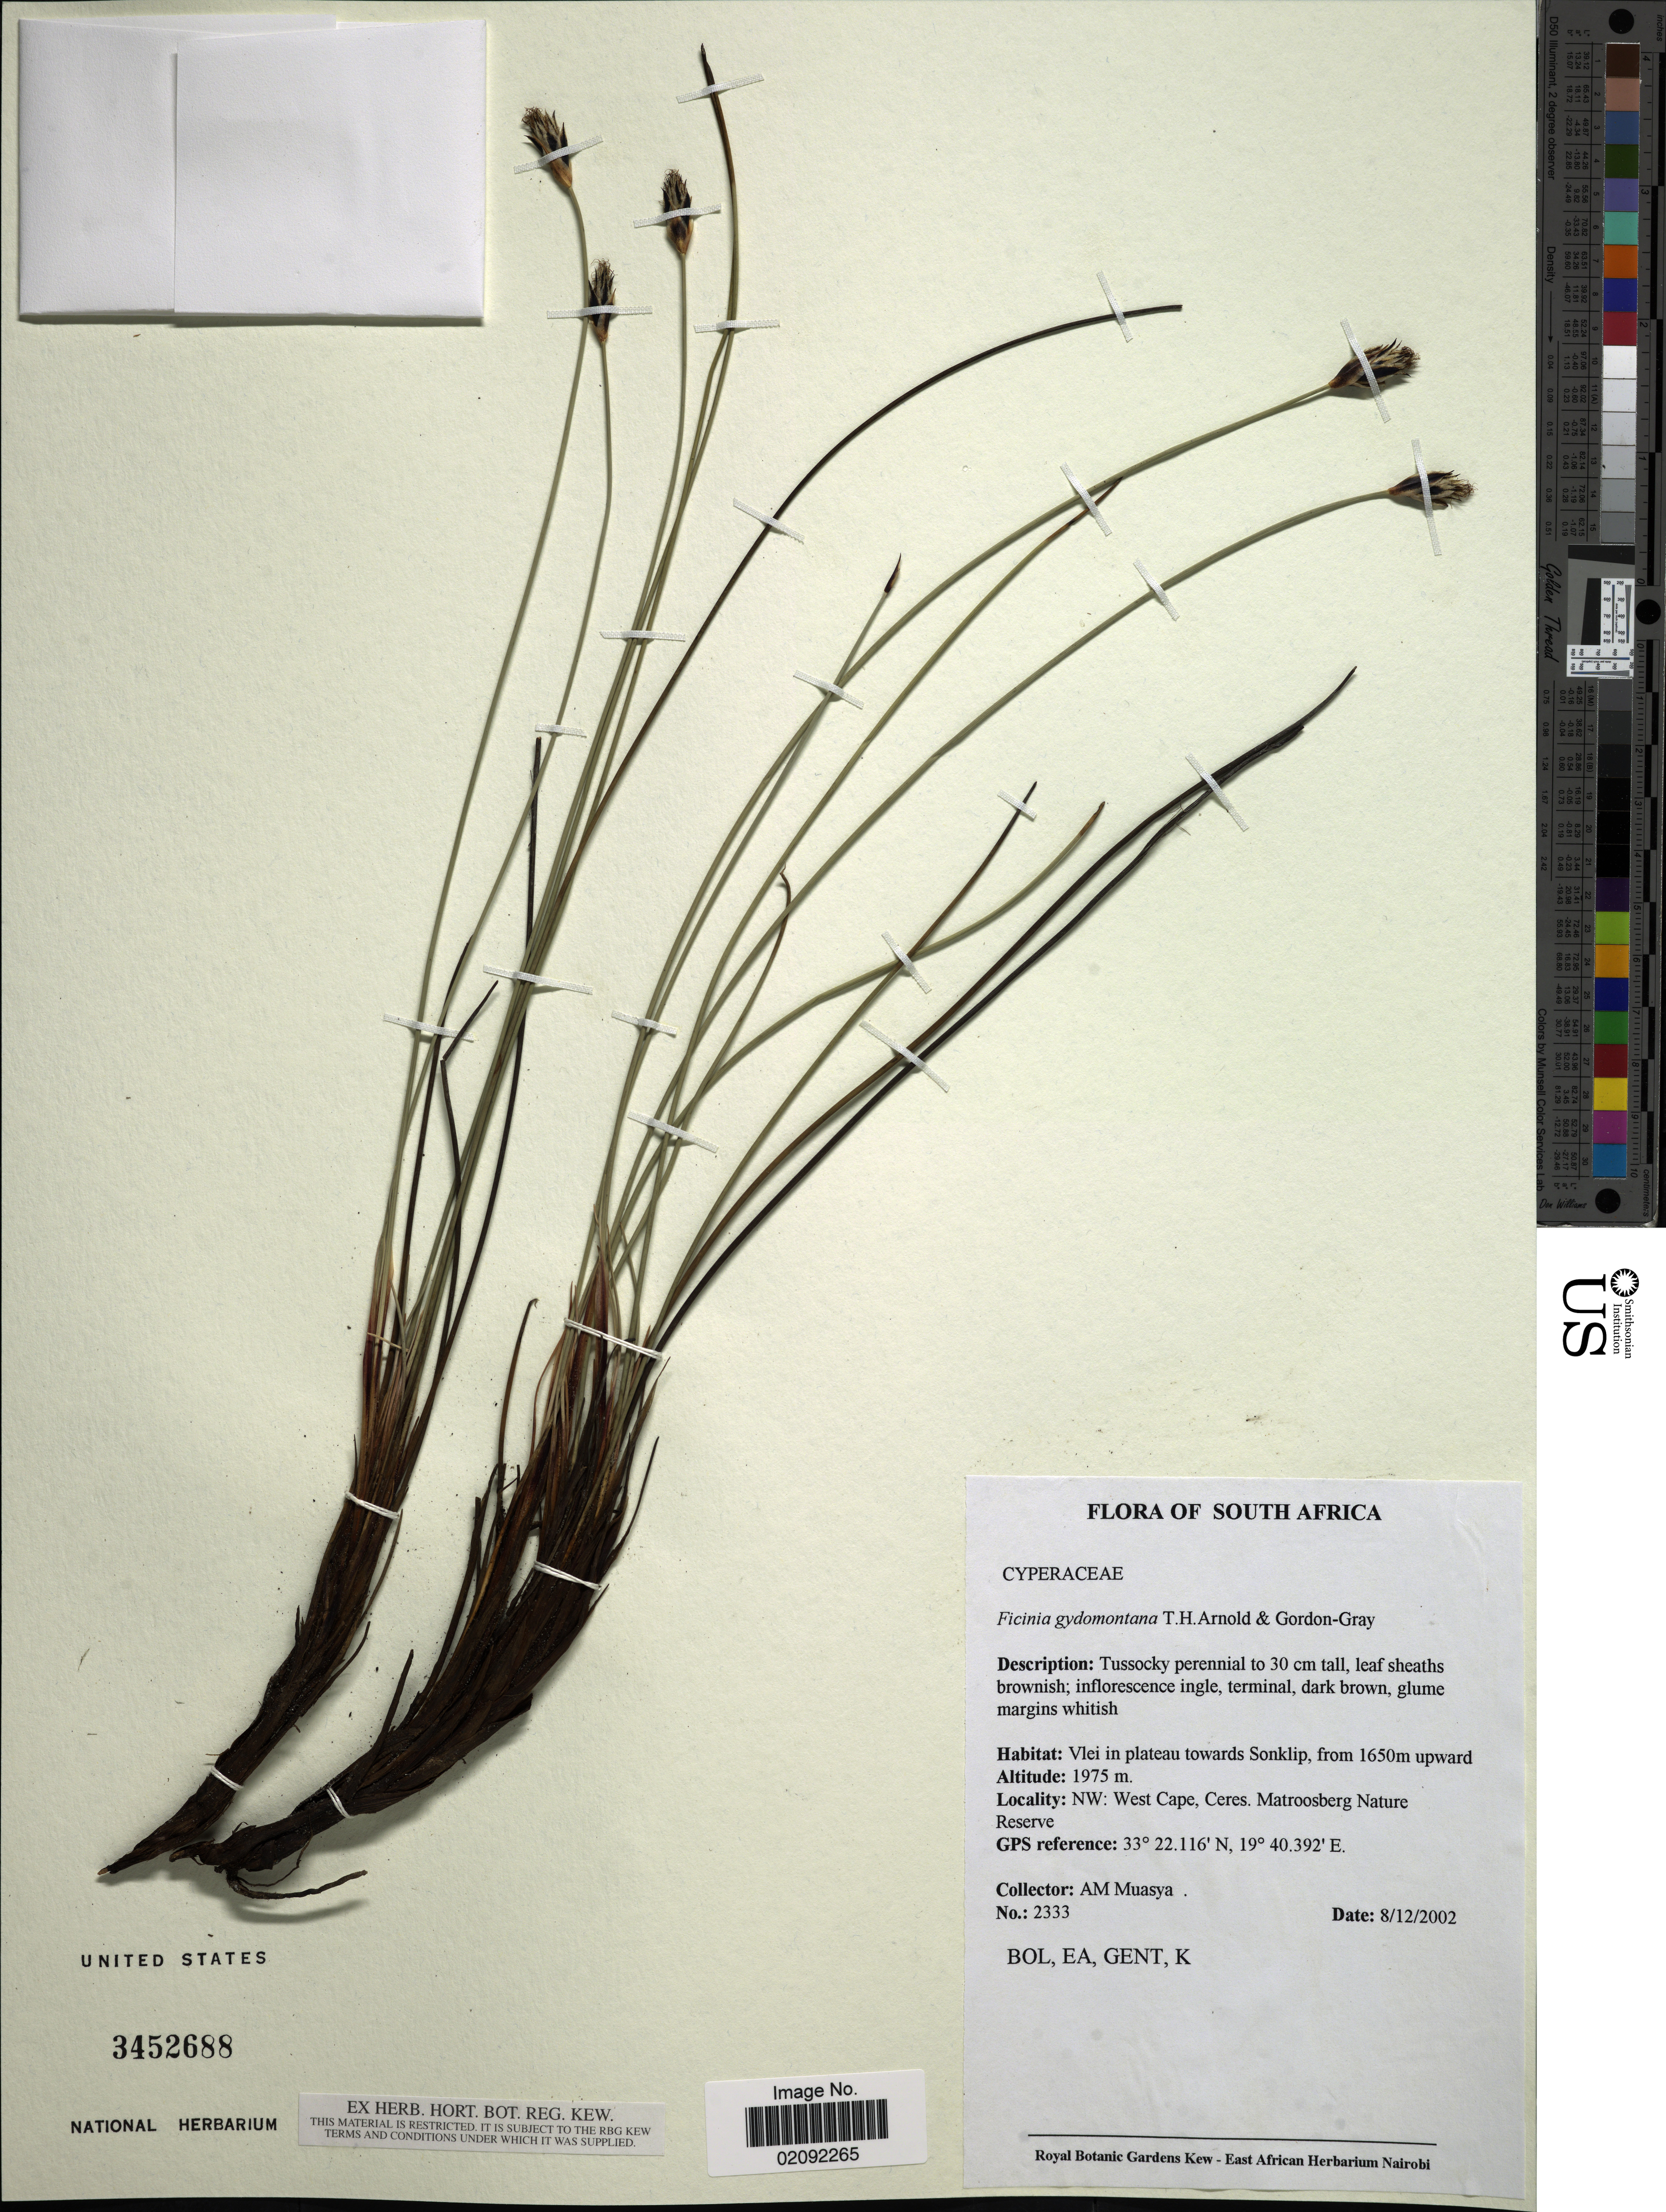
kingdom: Plantae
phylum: Tracheophyta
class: Liliopsida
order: Poales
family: Cyperaceae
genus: Ficinia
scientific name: Ficinia gydomontana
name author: T.H. Arnold & Gordon-Gray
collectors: A. Muasya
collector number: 2333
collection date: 2002-12-08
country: South Africa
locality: Vlei in plateau towards Sonklip, from 1650m upward, NW: West Cape, Ceres. Matroosberg Nature Reserve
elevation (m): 1975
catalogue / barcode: US 3452688